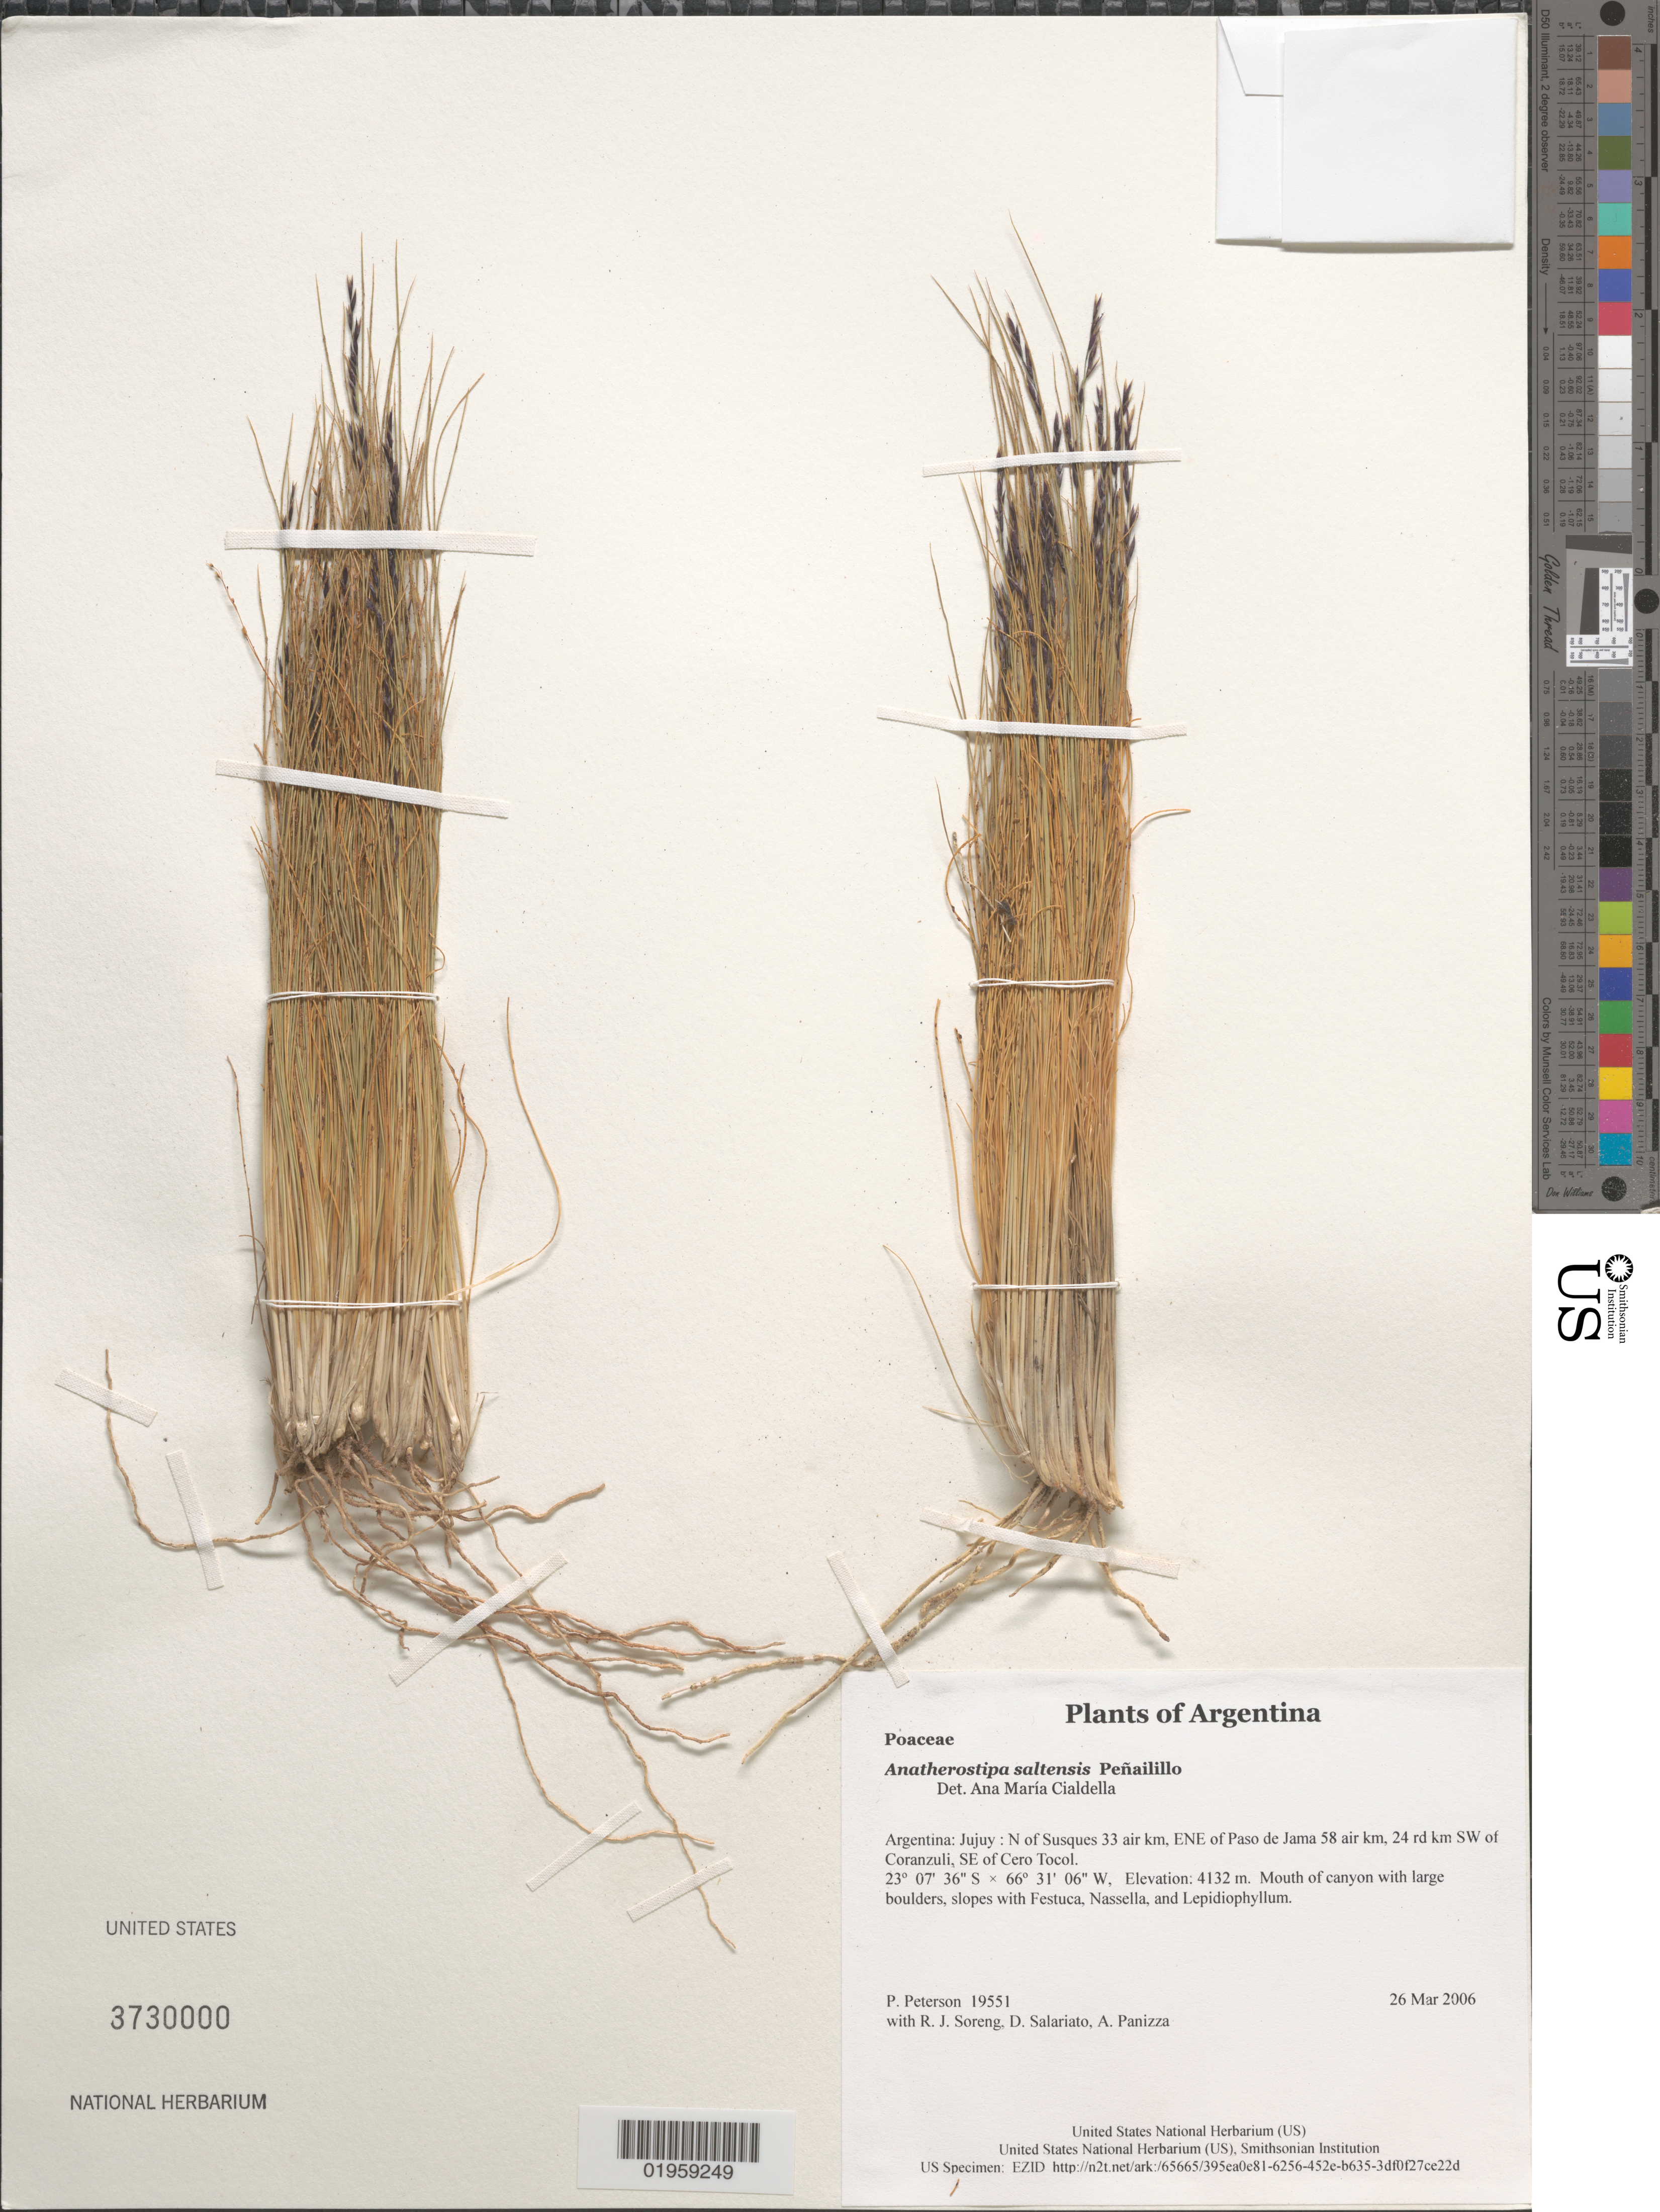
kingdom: Plantae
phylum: Tracheophyta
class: Liliopsida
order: Poales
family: Poaceae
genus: Anatherostipa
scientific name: Anatherostipa saltensis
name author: Peñailillo B.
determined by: Cialdella, A. M.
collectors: P. M. Peterson, R. J. Soreng, D. Salariato & A. Panizza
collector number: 19551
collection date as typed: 26 Mar 2006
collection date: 2006-03-26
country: Argentina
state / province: Jujuy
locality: N of Susques 33 air km, ENE of Paso de Jama 58 air km, 24 rd km SW of Coranzuli, SE of Cero Tocol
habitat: Mouth of canyon with large boulders, slopes with Festuca, Nassella, and Lepidiophyllum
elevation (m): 4132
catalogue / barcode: US 3730000